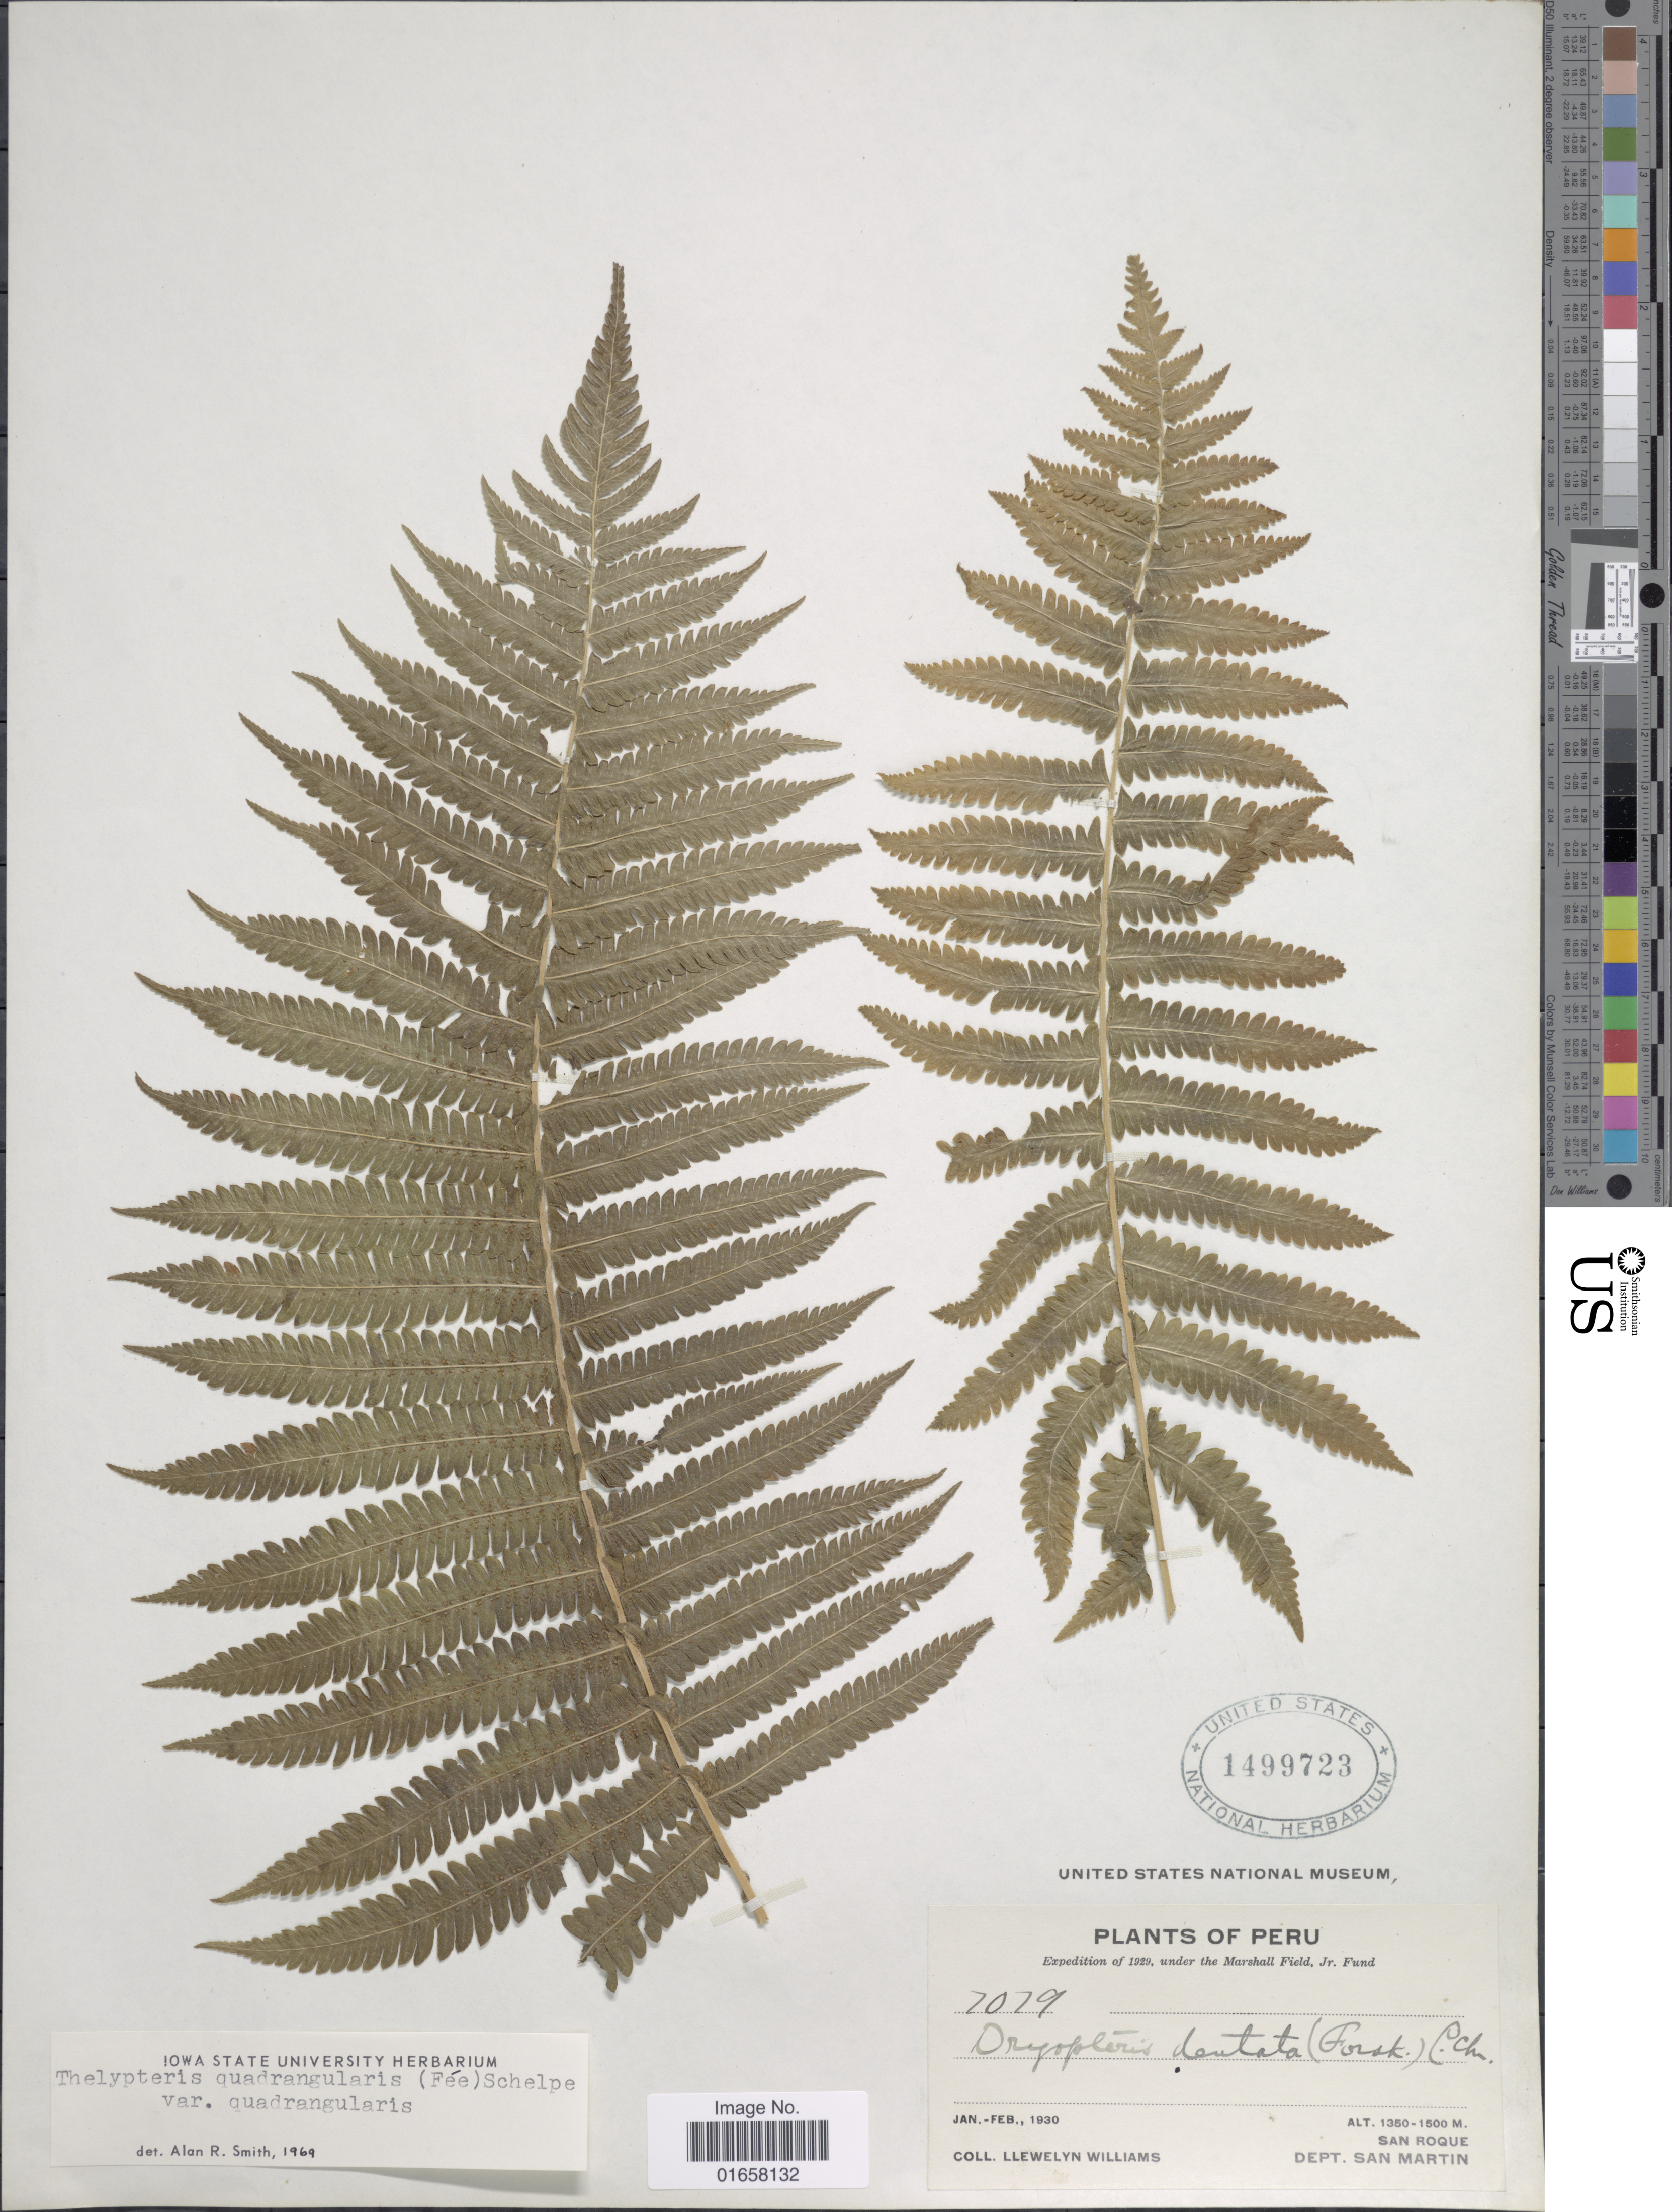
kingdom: Plantae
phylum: Tracheophyta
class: Polypodiopsida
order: Polypodiales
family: Thelypteridaceae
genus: Christella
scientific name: Christella hispidula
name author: (Decne.) Holttum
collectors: Ll. Williams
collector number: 1019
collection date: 1930-01/1930-02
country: Peru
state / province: San Martín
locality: Peru, San Roque, Dept. San Martin.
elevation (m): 1350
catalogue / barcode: US 1499723